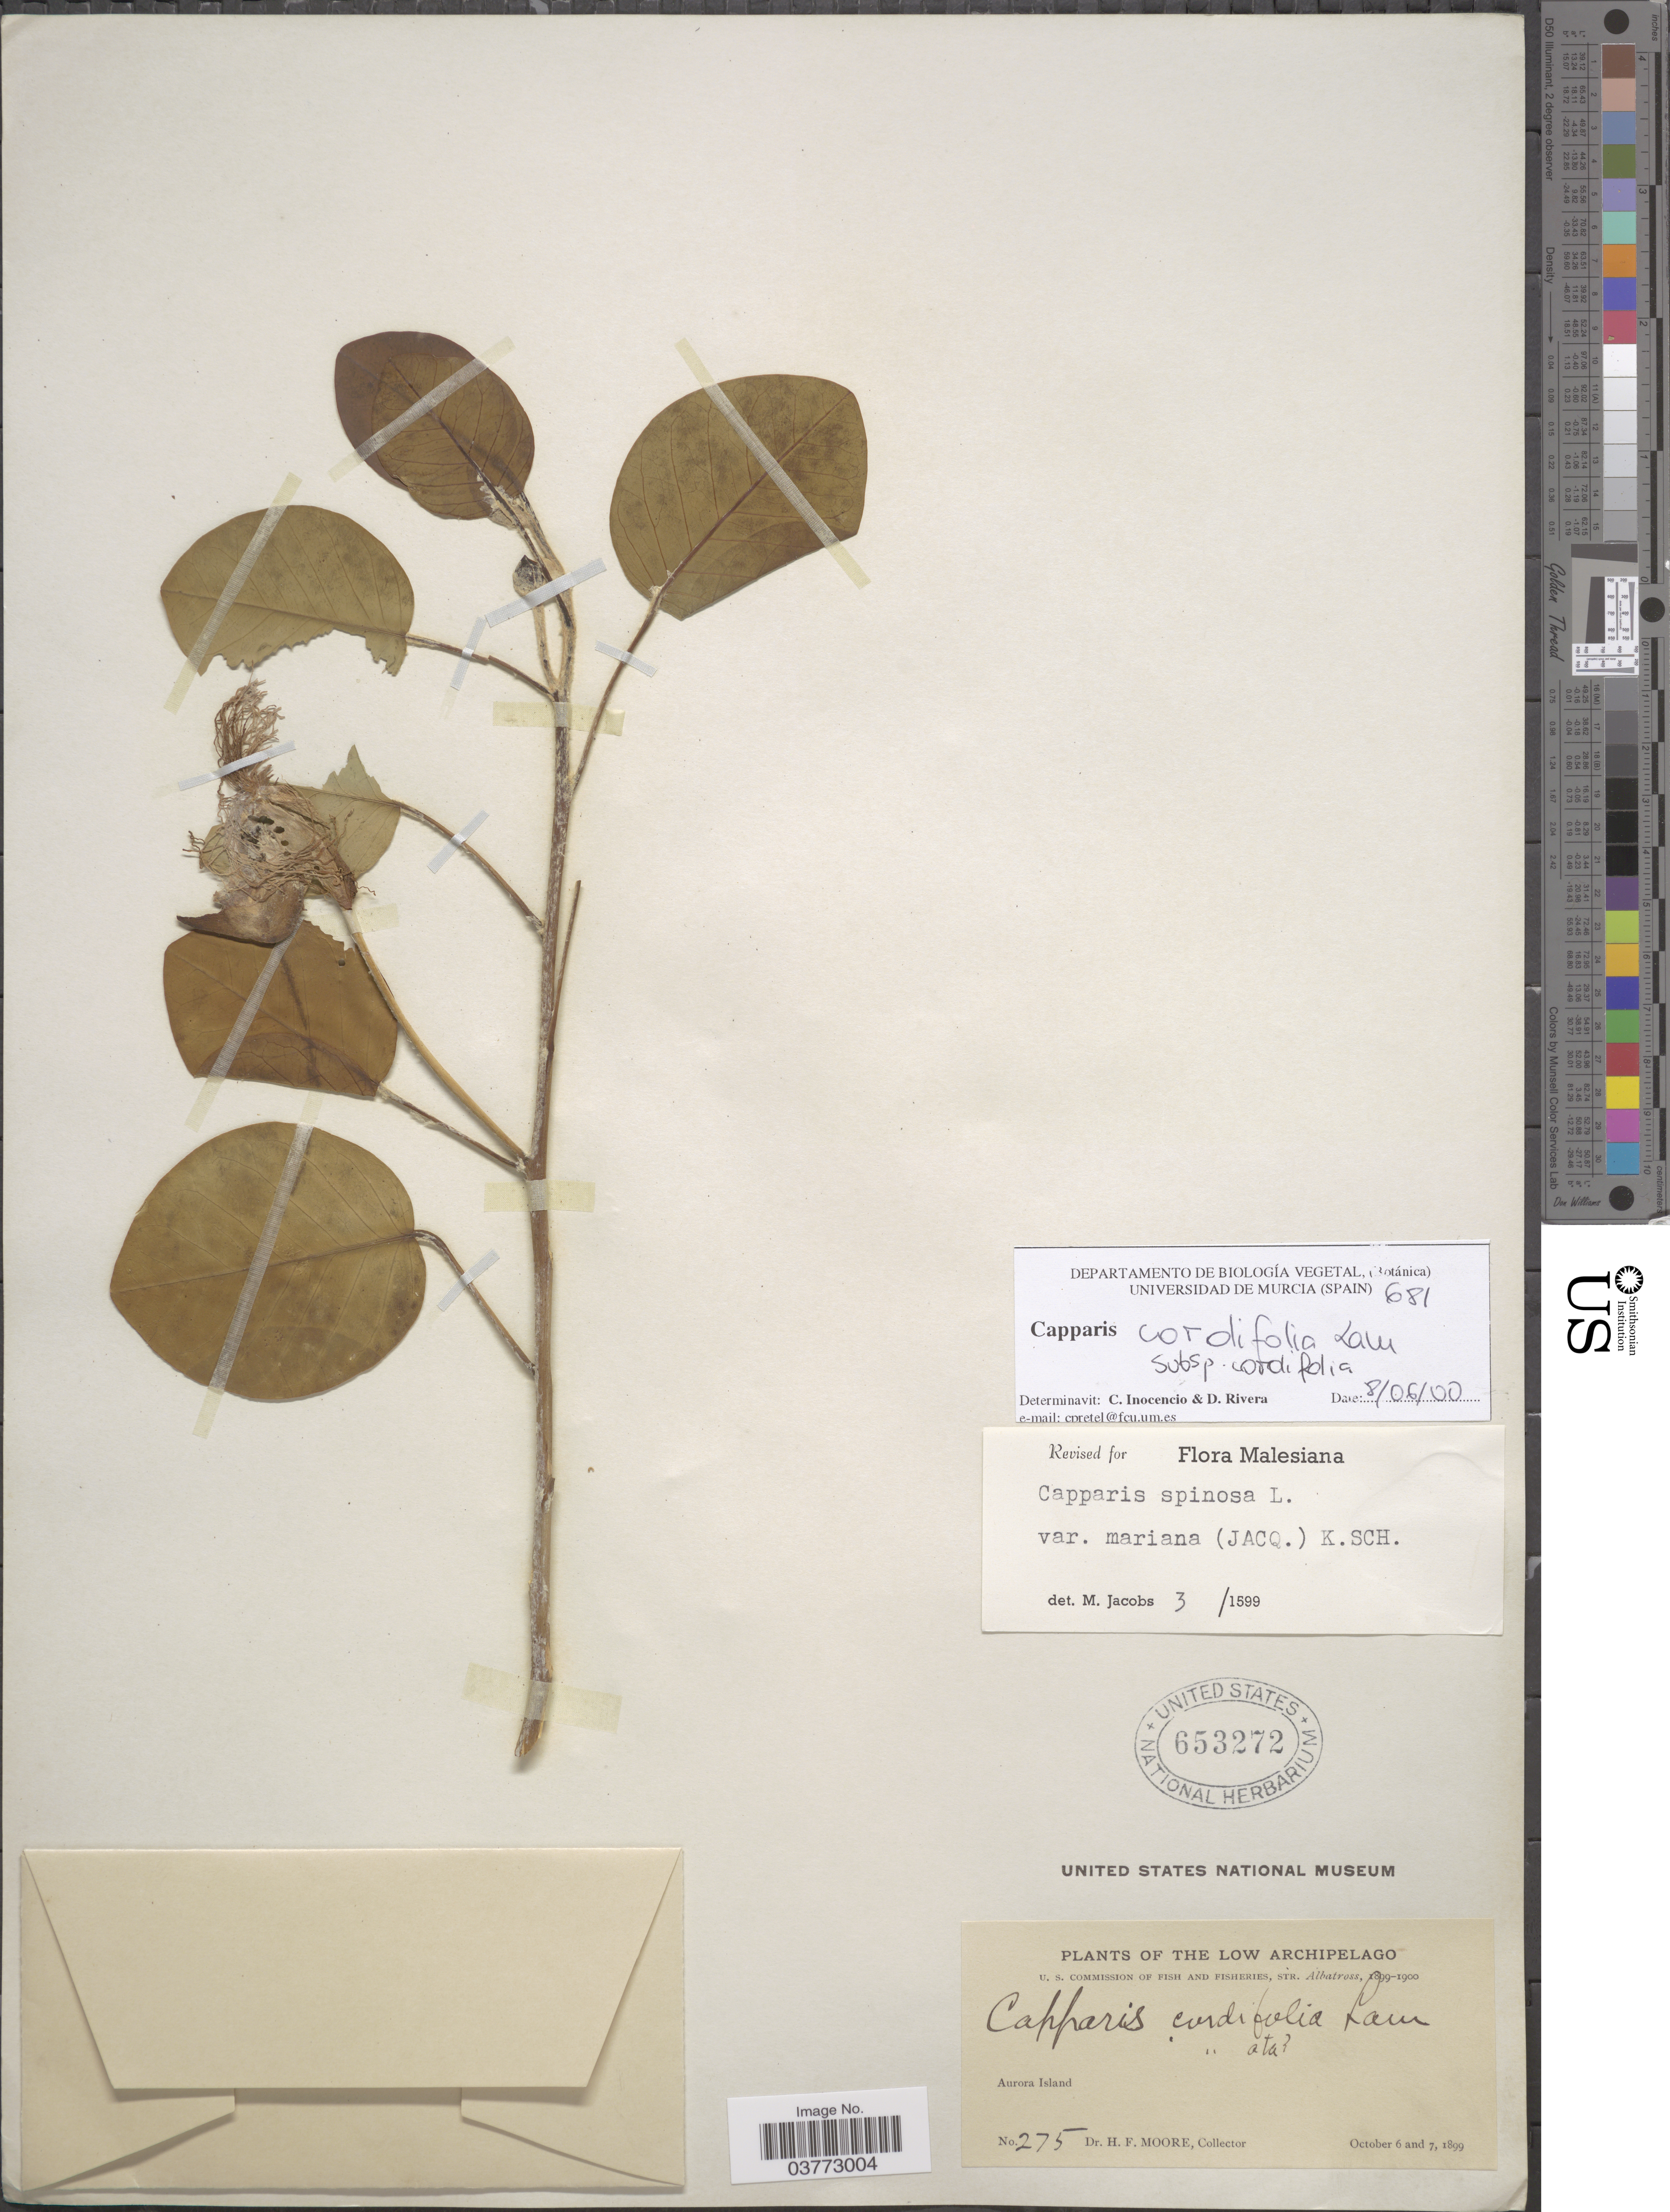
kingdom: Plantae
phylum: Tracheophyta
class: Magnoliopsida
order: Brassicales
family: Capparaceae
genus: Capparis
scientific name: Capparis spinosa subsp. cordifolia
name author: (Lam.) Fici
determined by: Wagner, W. L., (BOT), Smithsonian Institution - National Museum of Natural History (UNITED STATES)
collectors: H. F. Moore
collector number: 275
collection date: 1899-10-06/1899-10-07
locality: The Low Archipelago. Aurora Island.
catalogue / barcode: US 653272